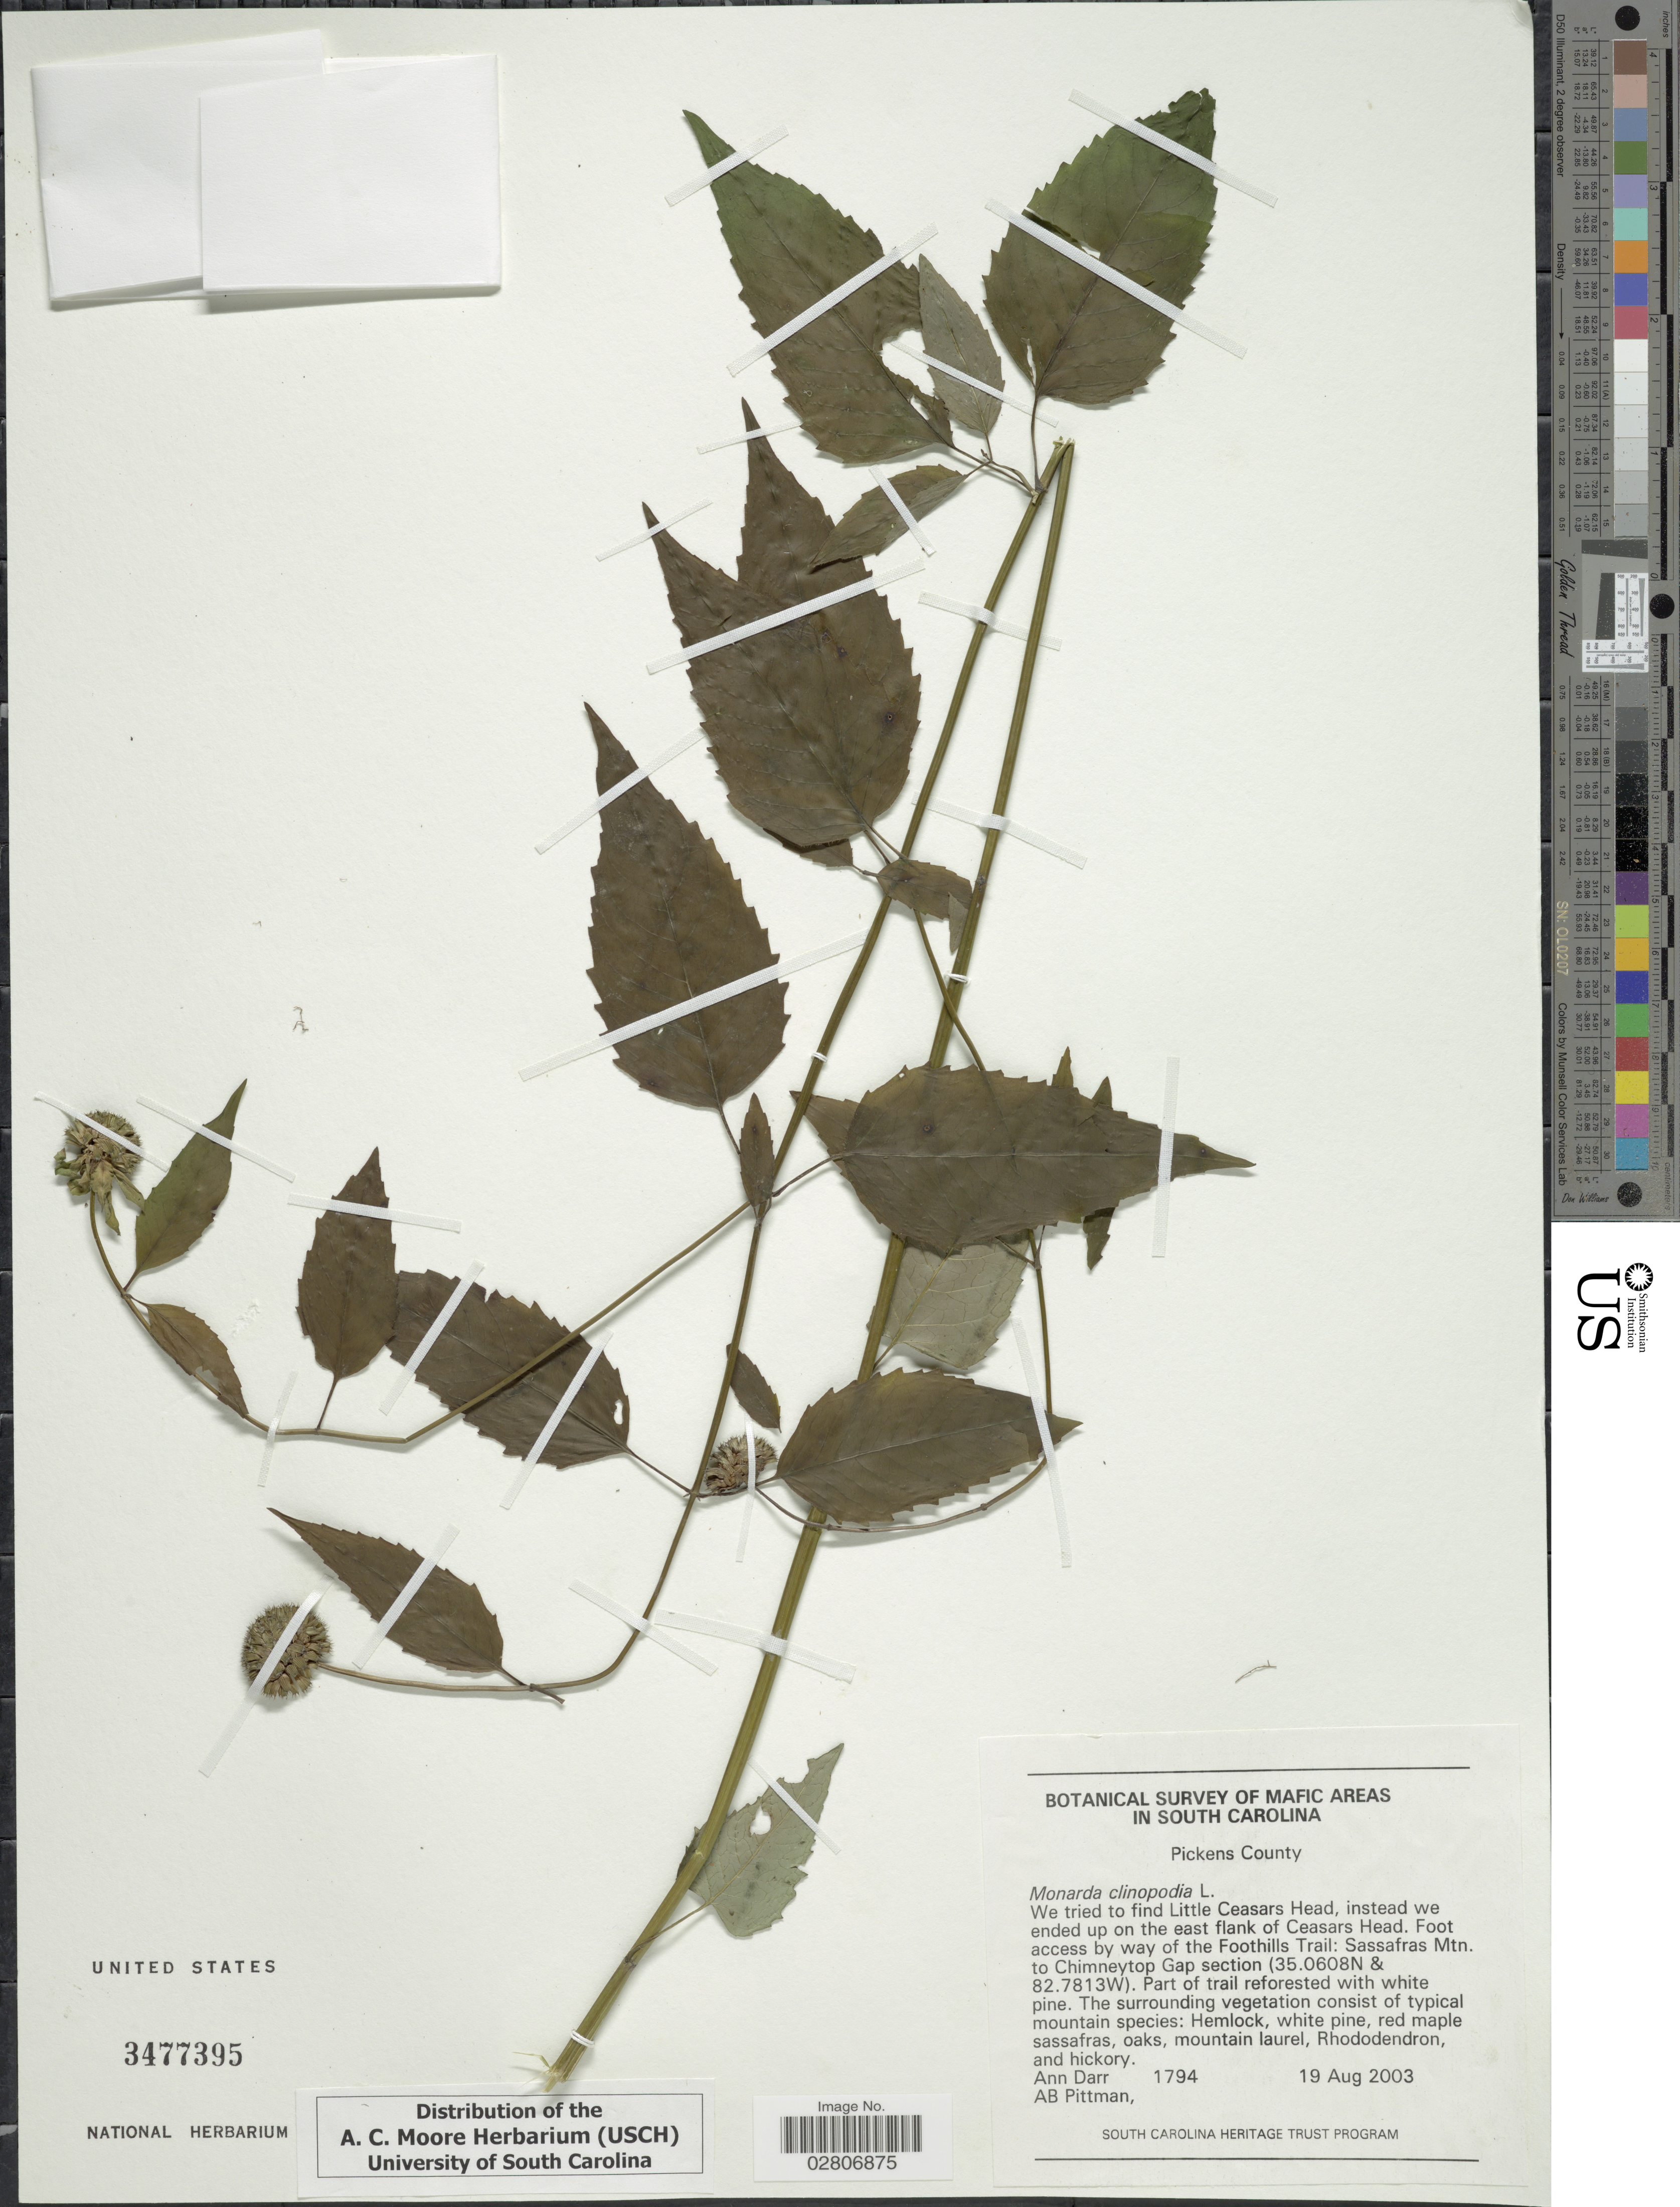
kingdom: Plantae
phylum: Tracheophyta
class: Magnoliopsida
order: Lamiales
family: Lamiaceae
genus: Monarda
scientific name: Monarda clinopodia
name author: L.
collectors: A. Darr & A. B. Pittman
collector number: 1794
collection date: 2003-08-19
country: United States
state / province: South Carolina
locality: Mafic Areas, Pickens County. East flank of Ceasars Head. Foot access by way of the Foothills Trail: Sassafras Mtn. to Chimneytop Gap section.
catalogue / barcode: US 3477395